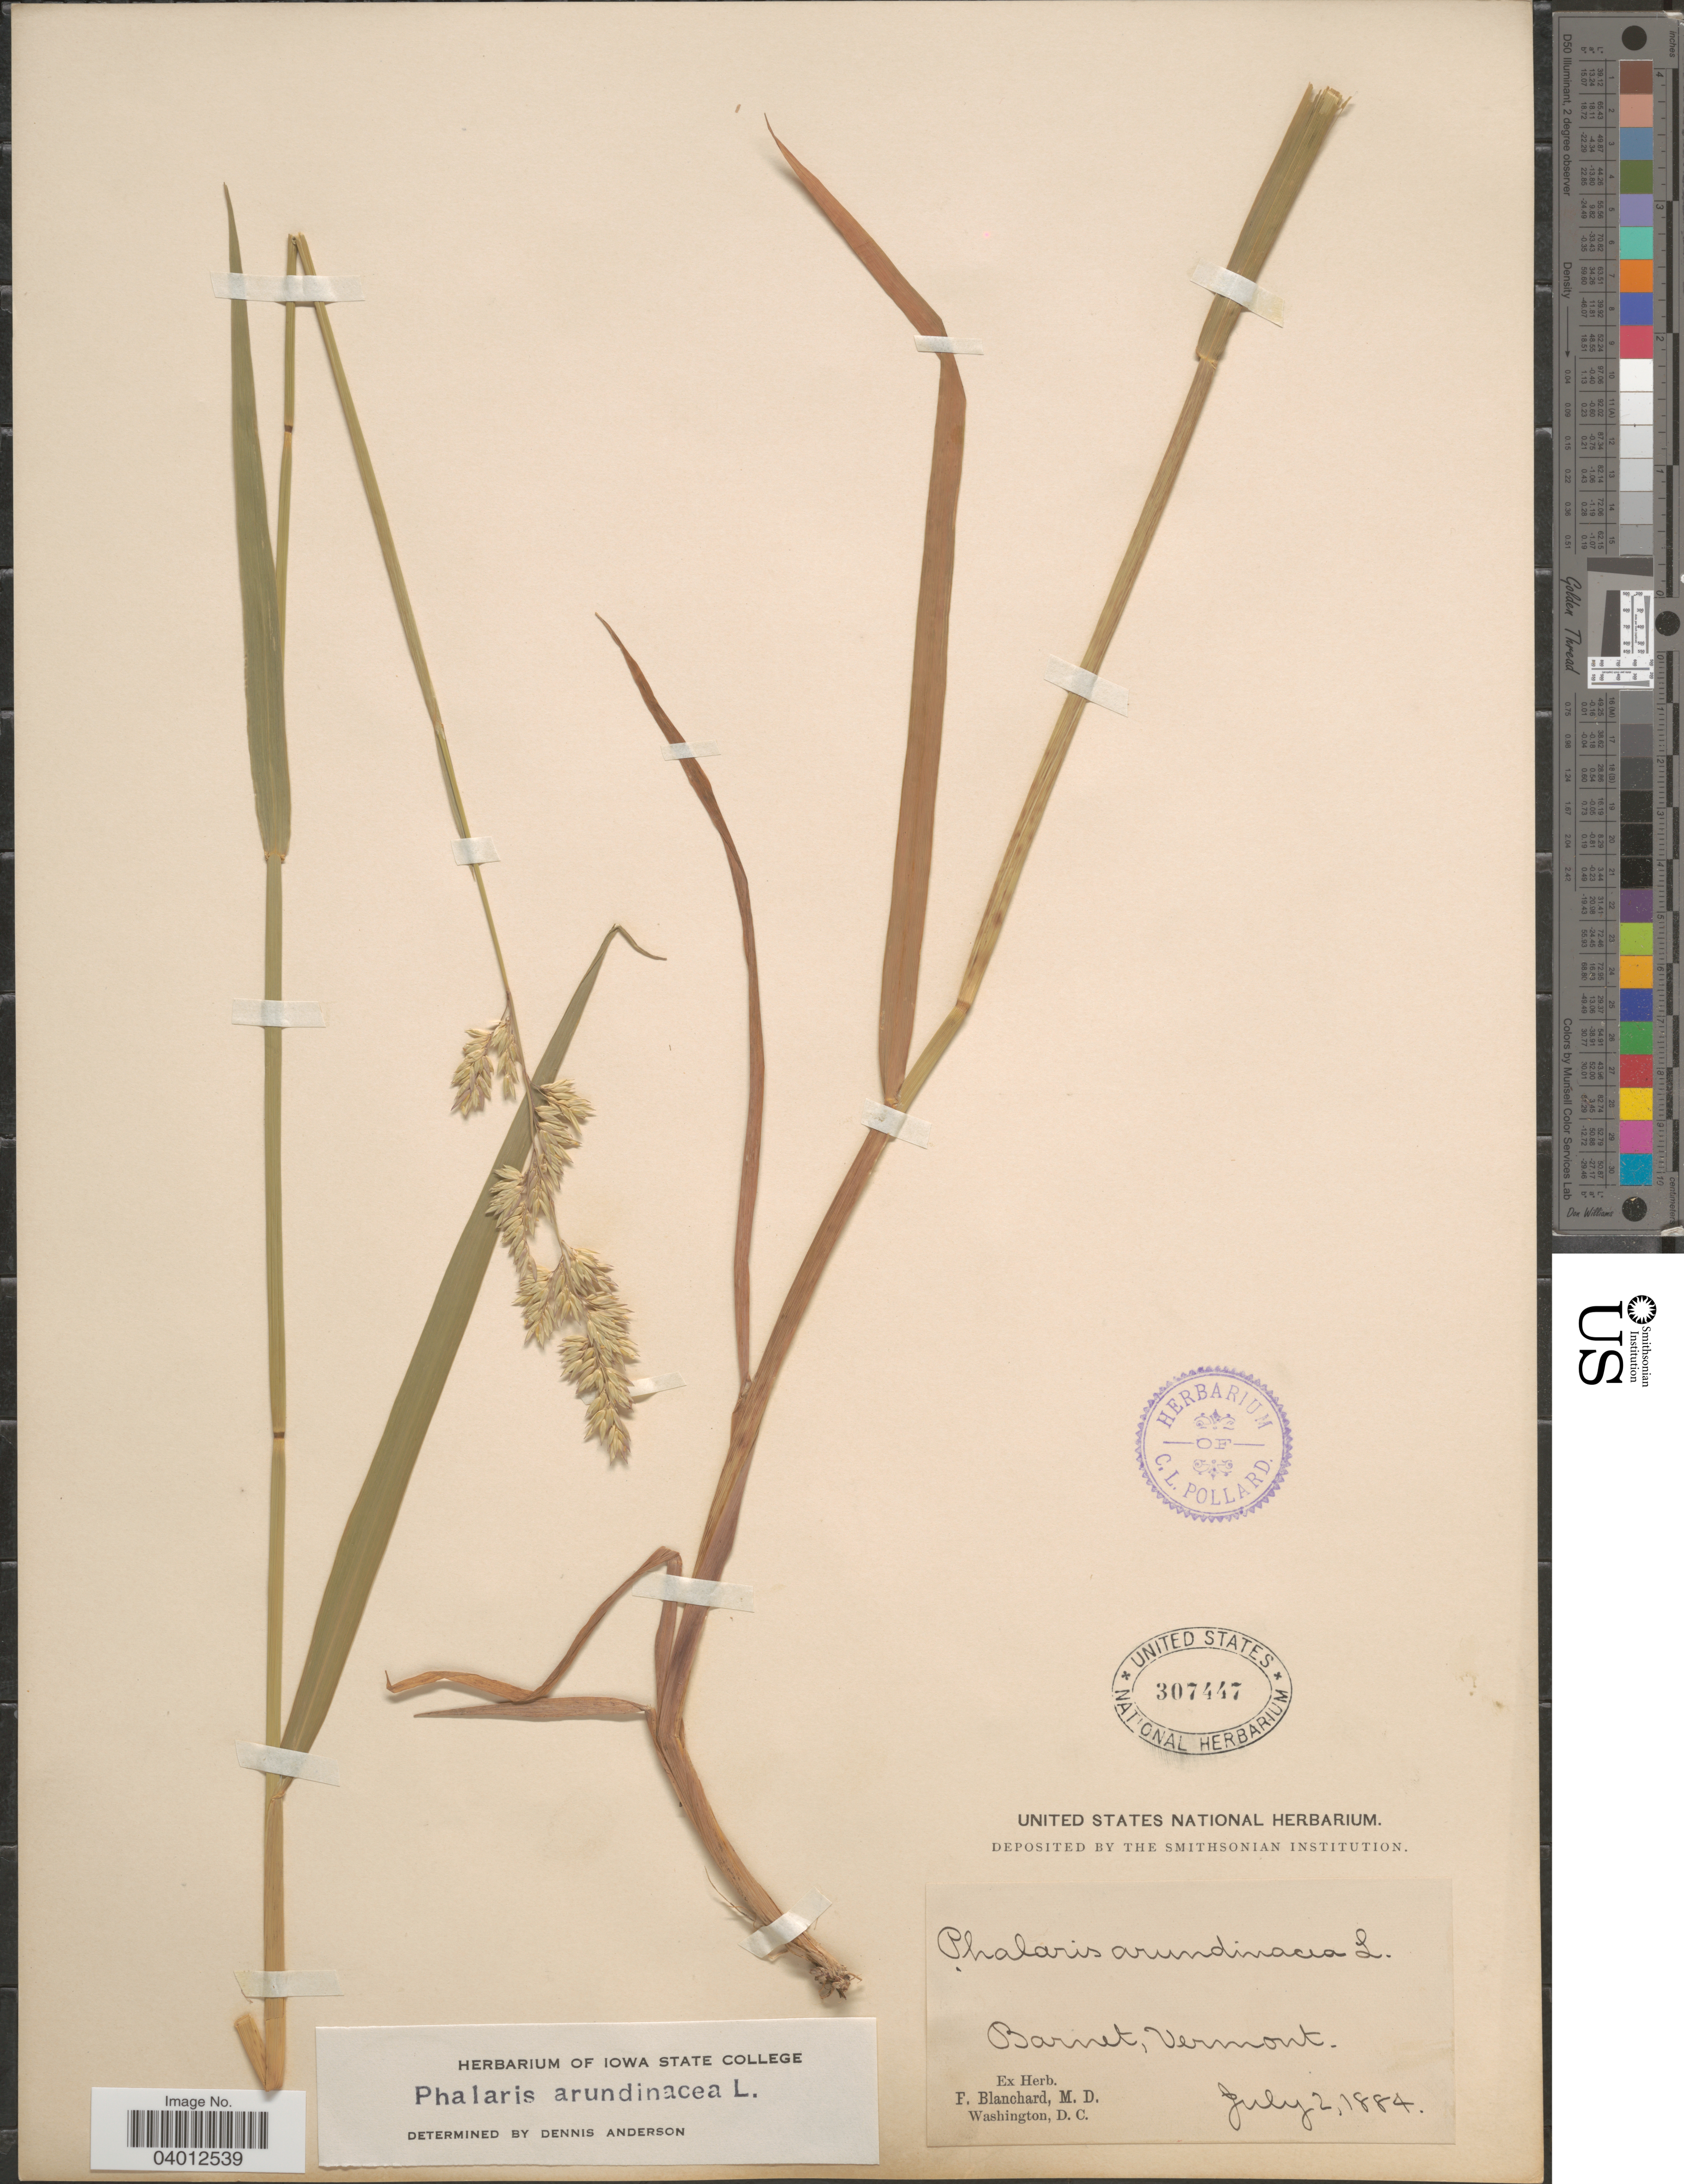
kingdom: Plantae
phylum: Tracheophyta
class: Liliopsida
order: Poales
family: Poaceae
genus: Phalaris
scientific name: Phalaris arundinacea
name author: L.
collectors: ex herb. F. Blanchard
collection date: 1884-07-02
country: United States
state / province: Vermont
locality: Barnet.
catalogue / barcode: US 307447